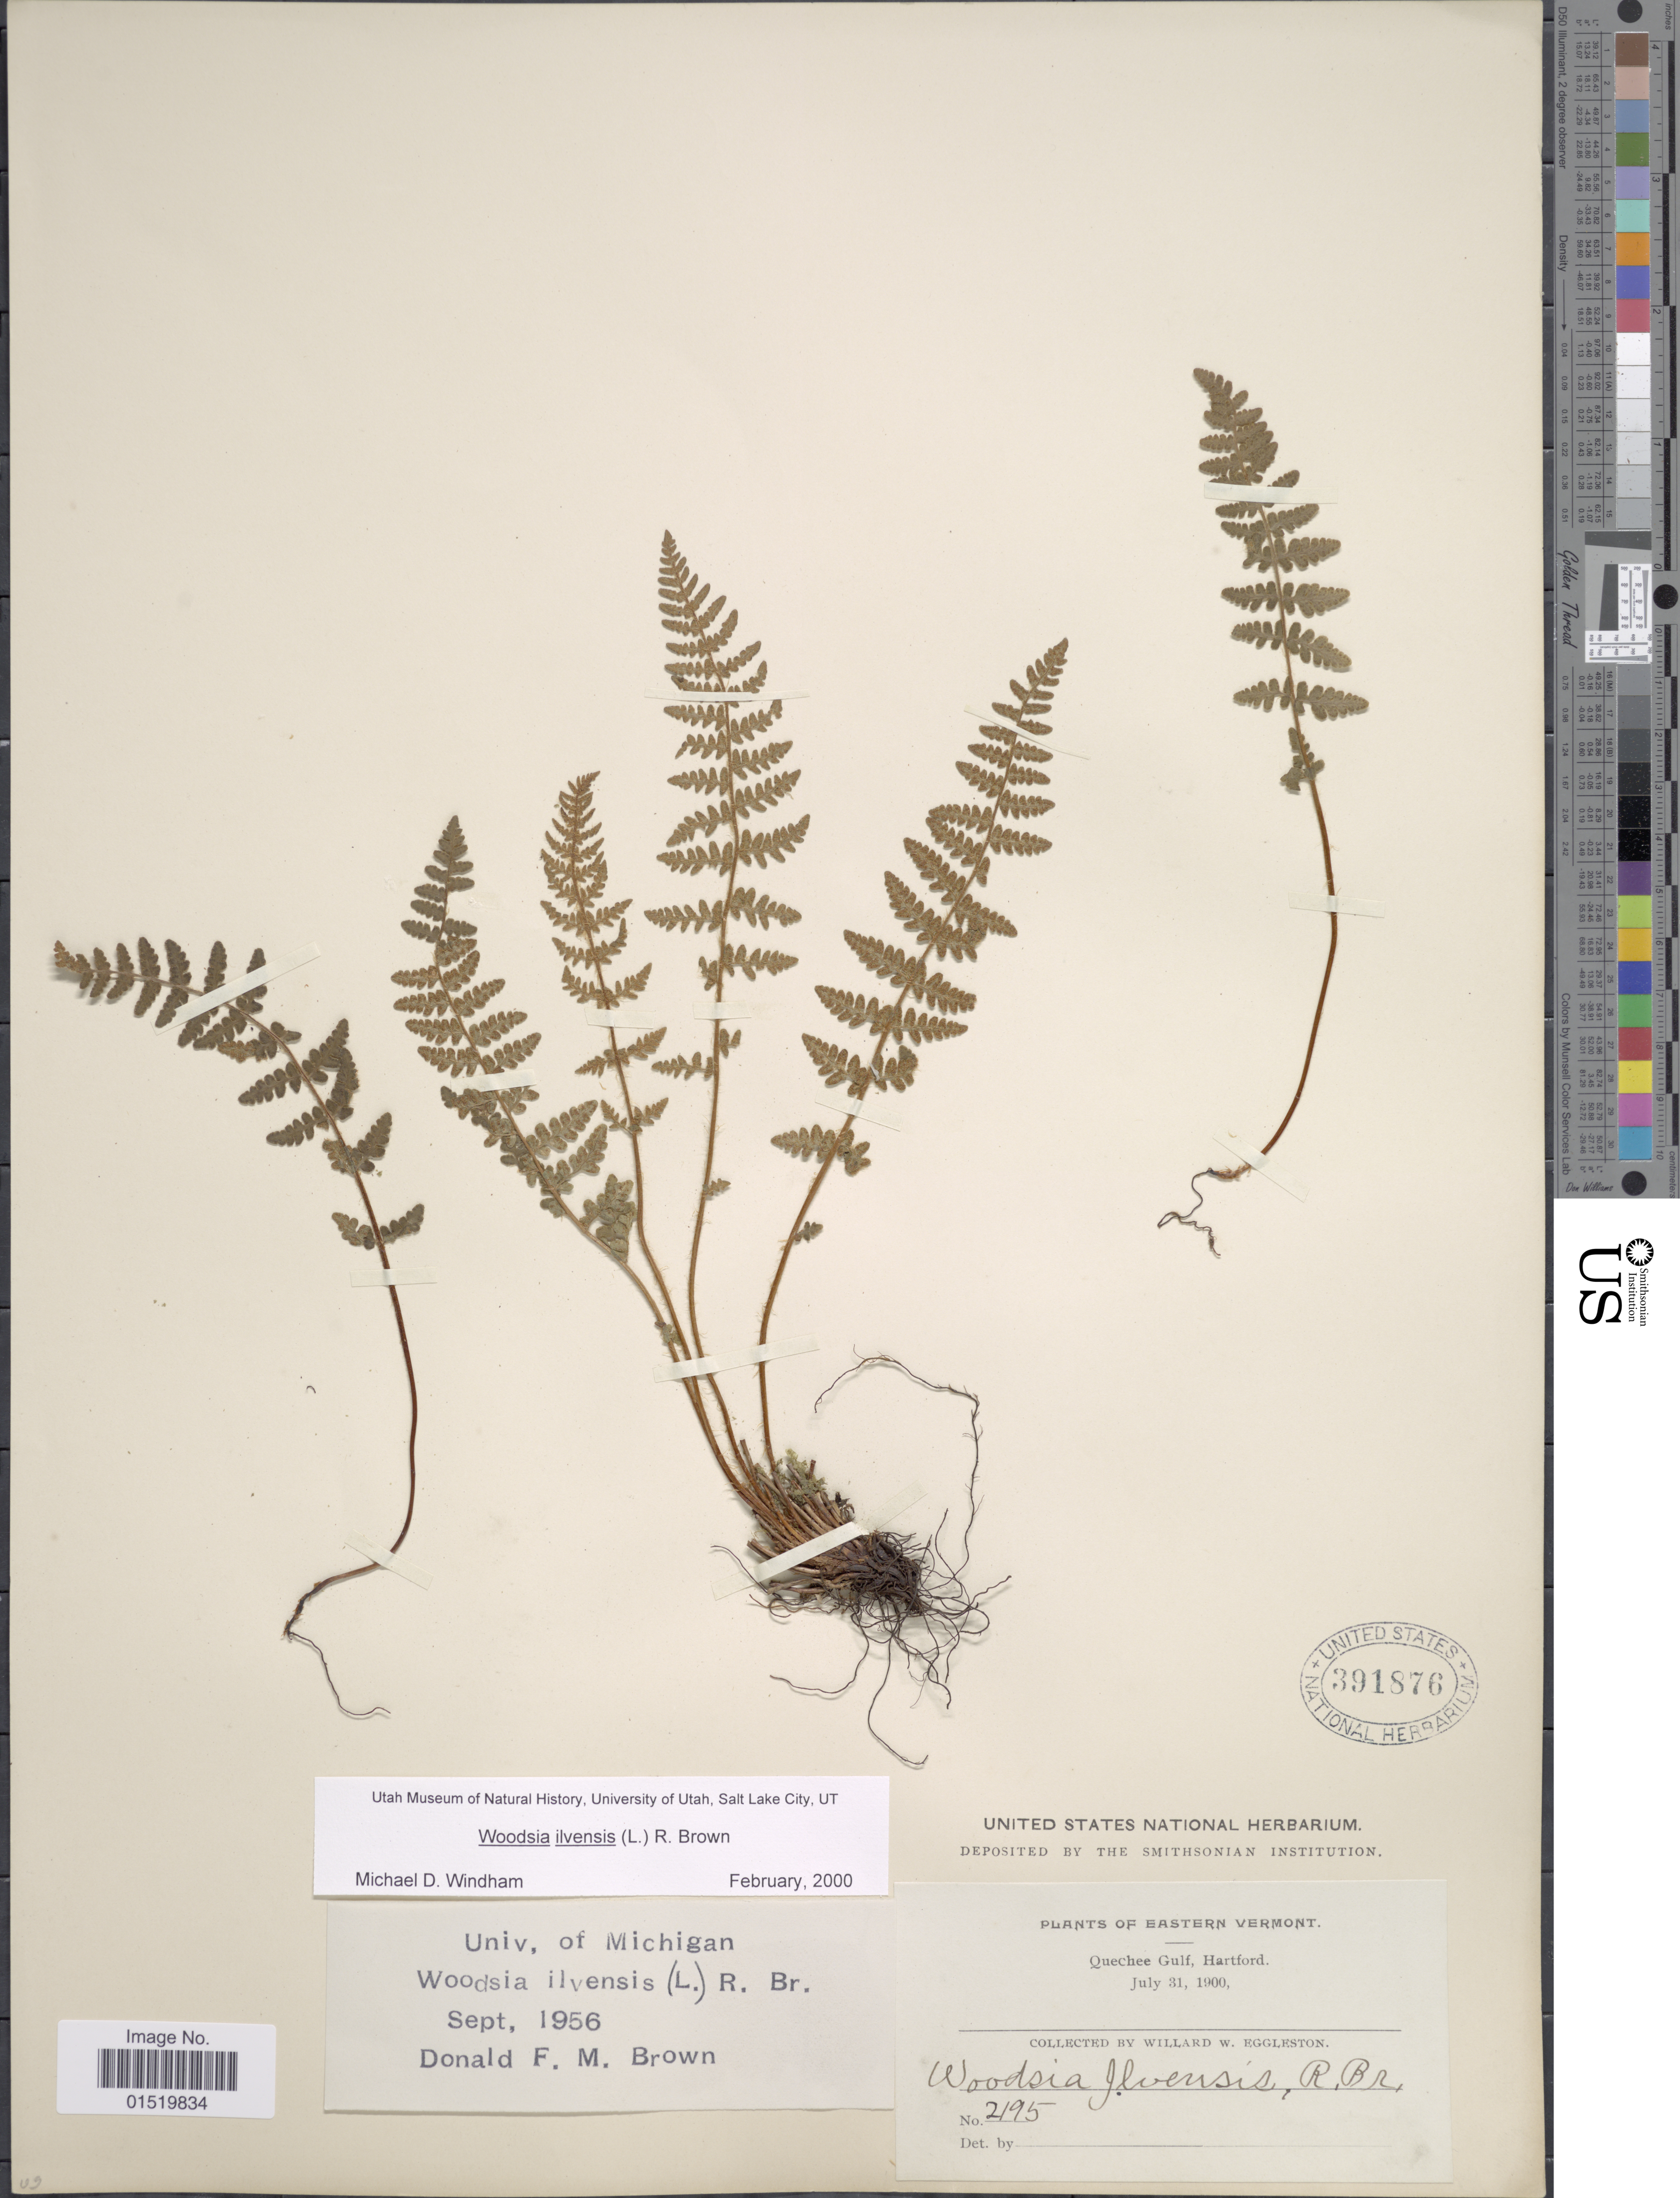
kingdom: Plantae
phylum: Tracheophyta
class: Polypodiopsida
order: Polypodiales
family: Woodsiaceae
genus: Woodsia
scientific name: Woodsia ilvensis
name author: (L.) R. Br.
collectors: W. W. Eggleston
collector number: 2195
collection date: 1900-07-31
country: United States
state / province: Vermont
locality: Eastern Vermont, Quechee Gulf, Hartford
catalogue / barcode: US 391876